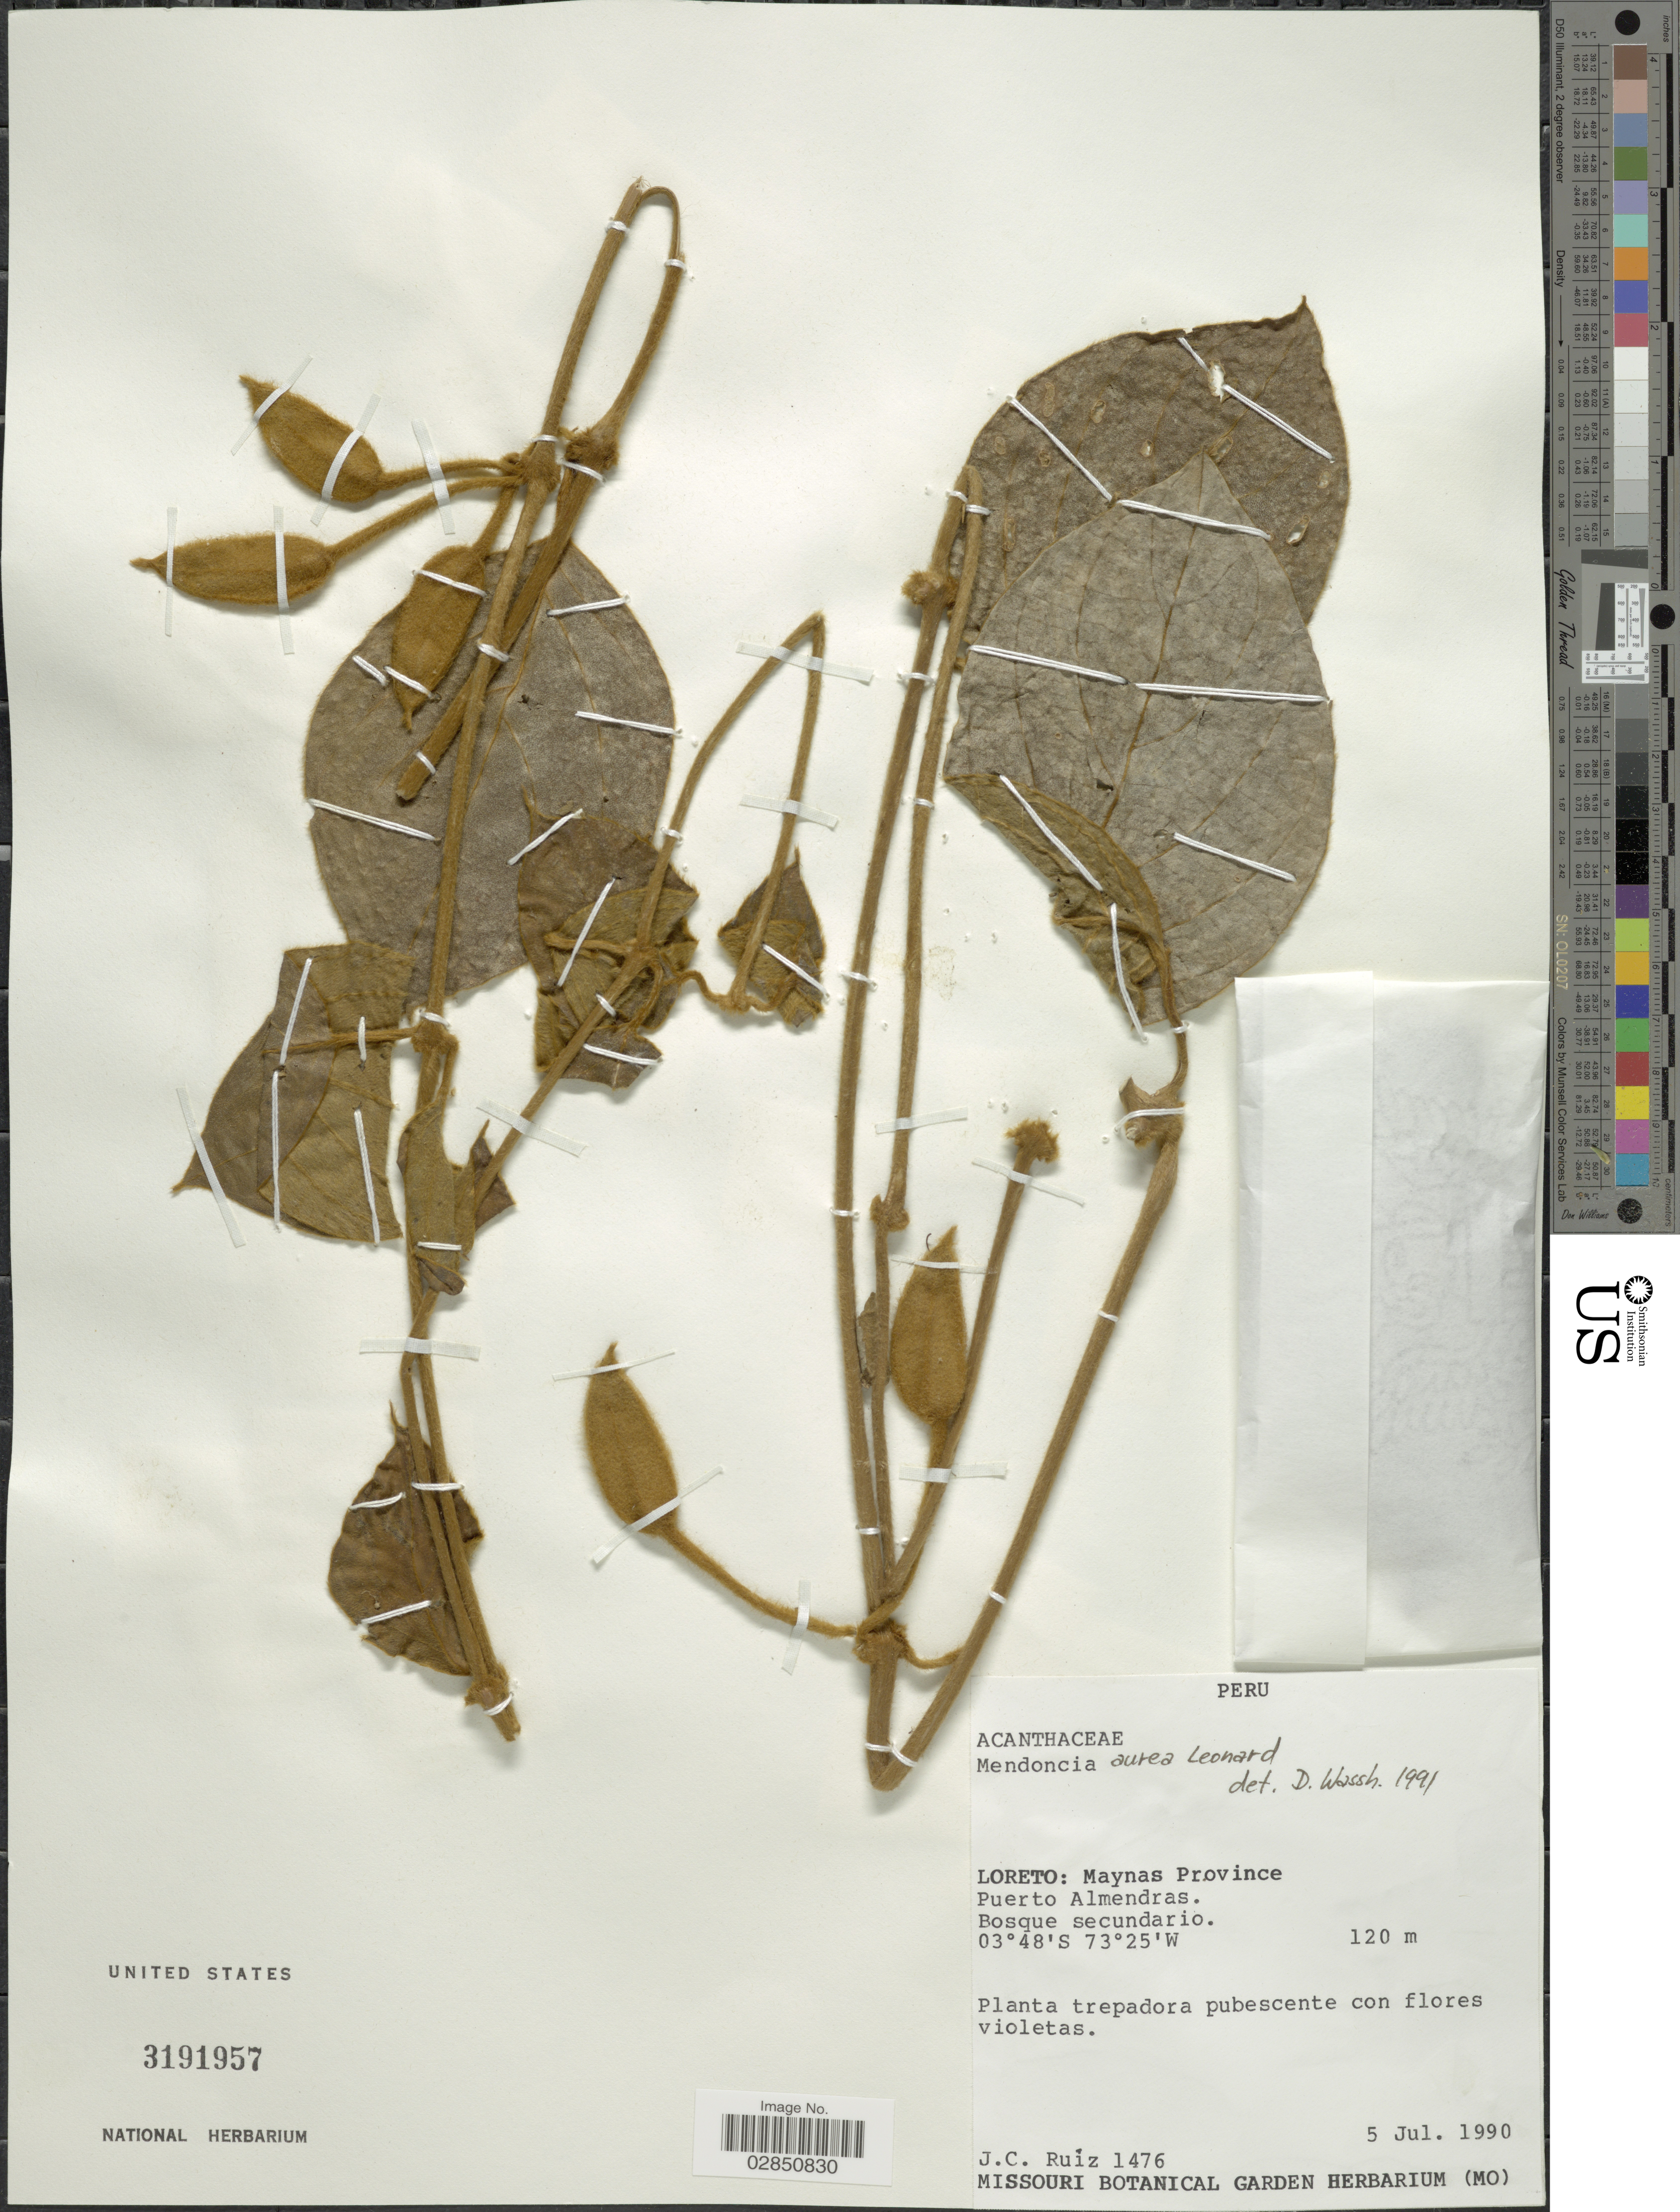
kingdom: Plantae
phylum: Tracheophyta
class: Magnoliopsida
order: Lamiales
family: Acanthaceae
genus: Mendoncia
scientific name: Mendoncia aurea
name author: Leonard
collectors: J. C. Ruíz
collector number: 1476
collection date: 1990-07-05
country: Peru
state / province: Loreto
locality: Maynas Province. Puerto Almendras.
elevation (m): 120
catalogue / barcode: US 3191957